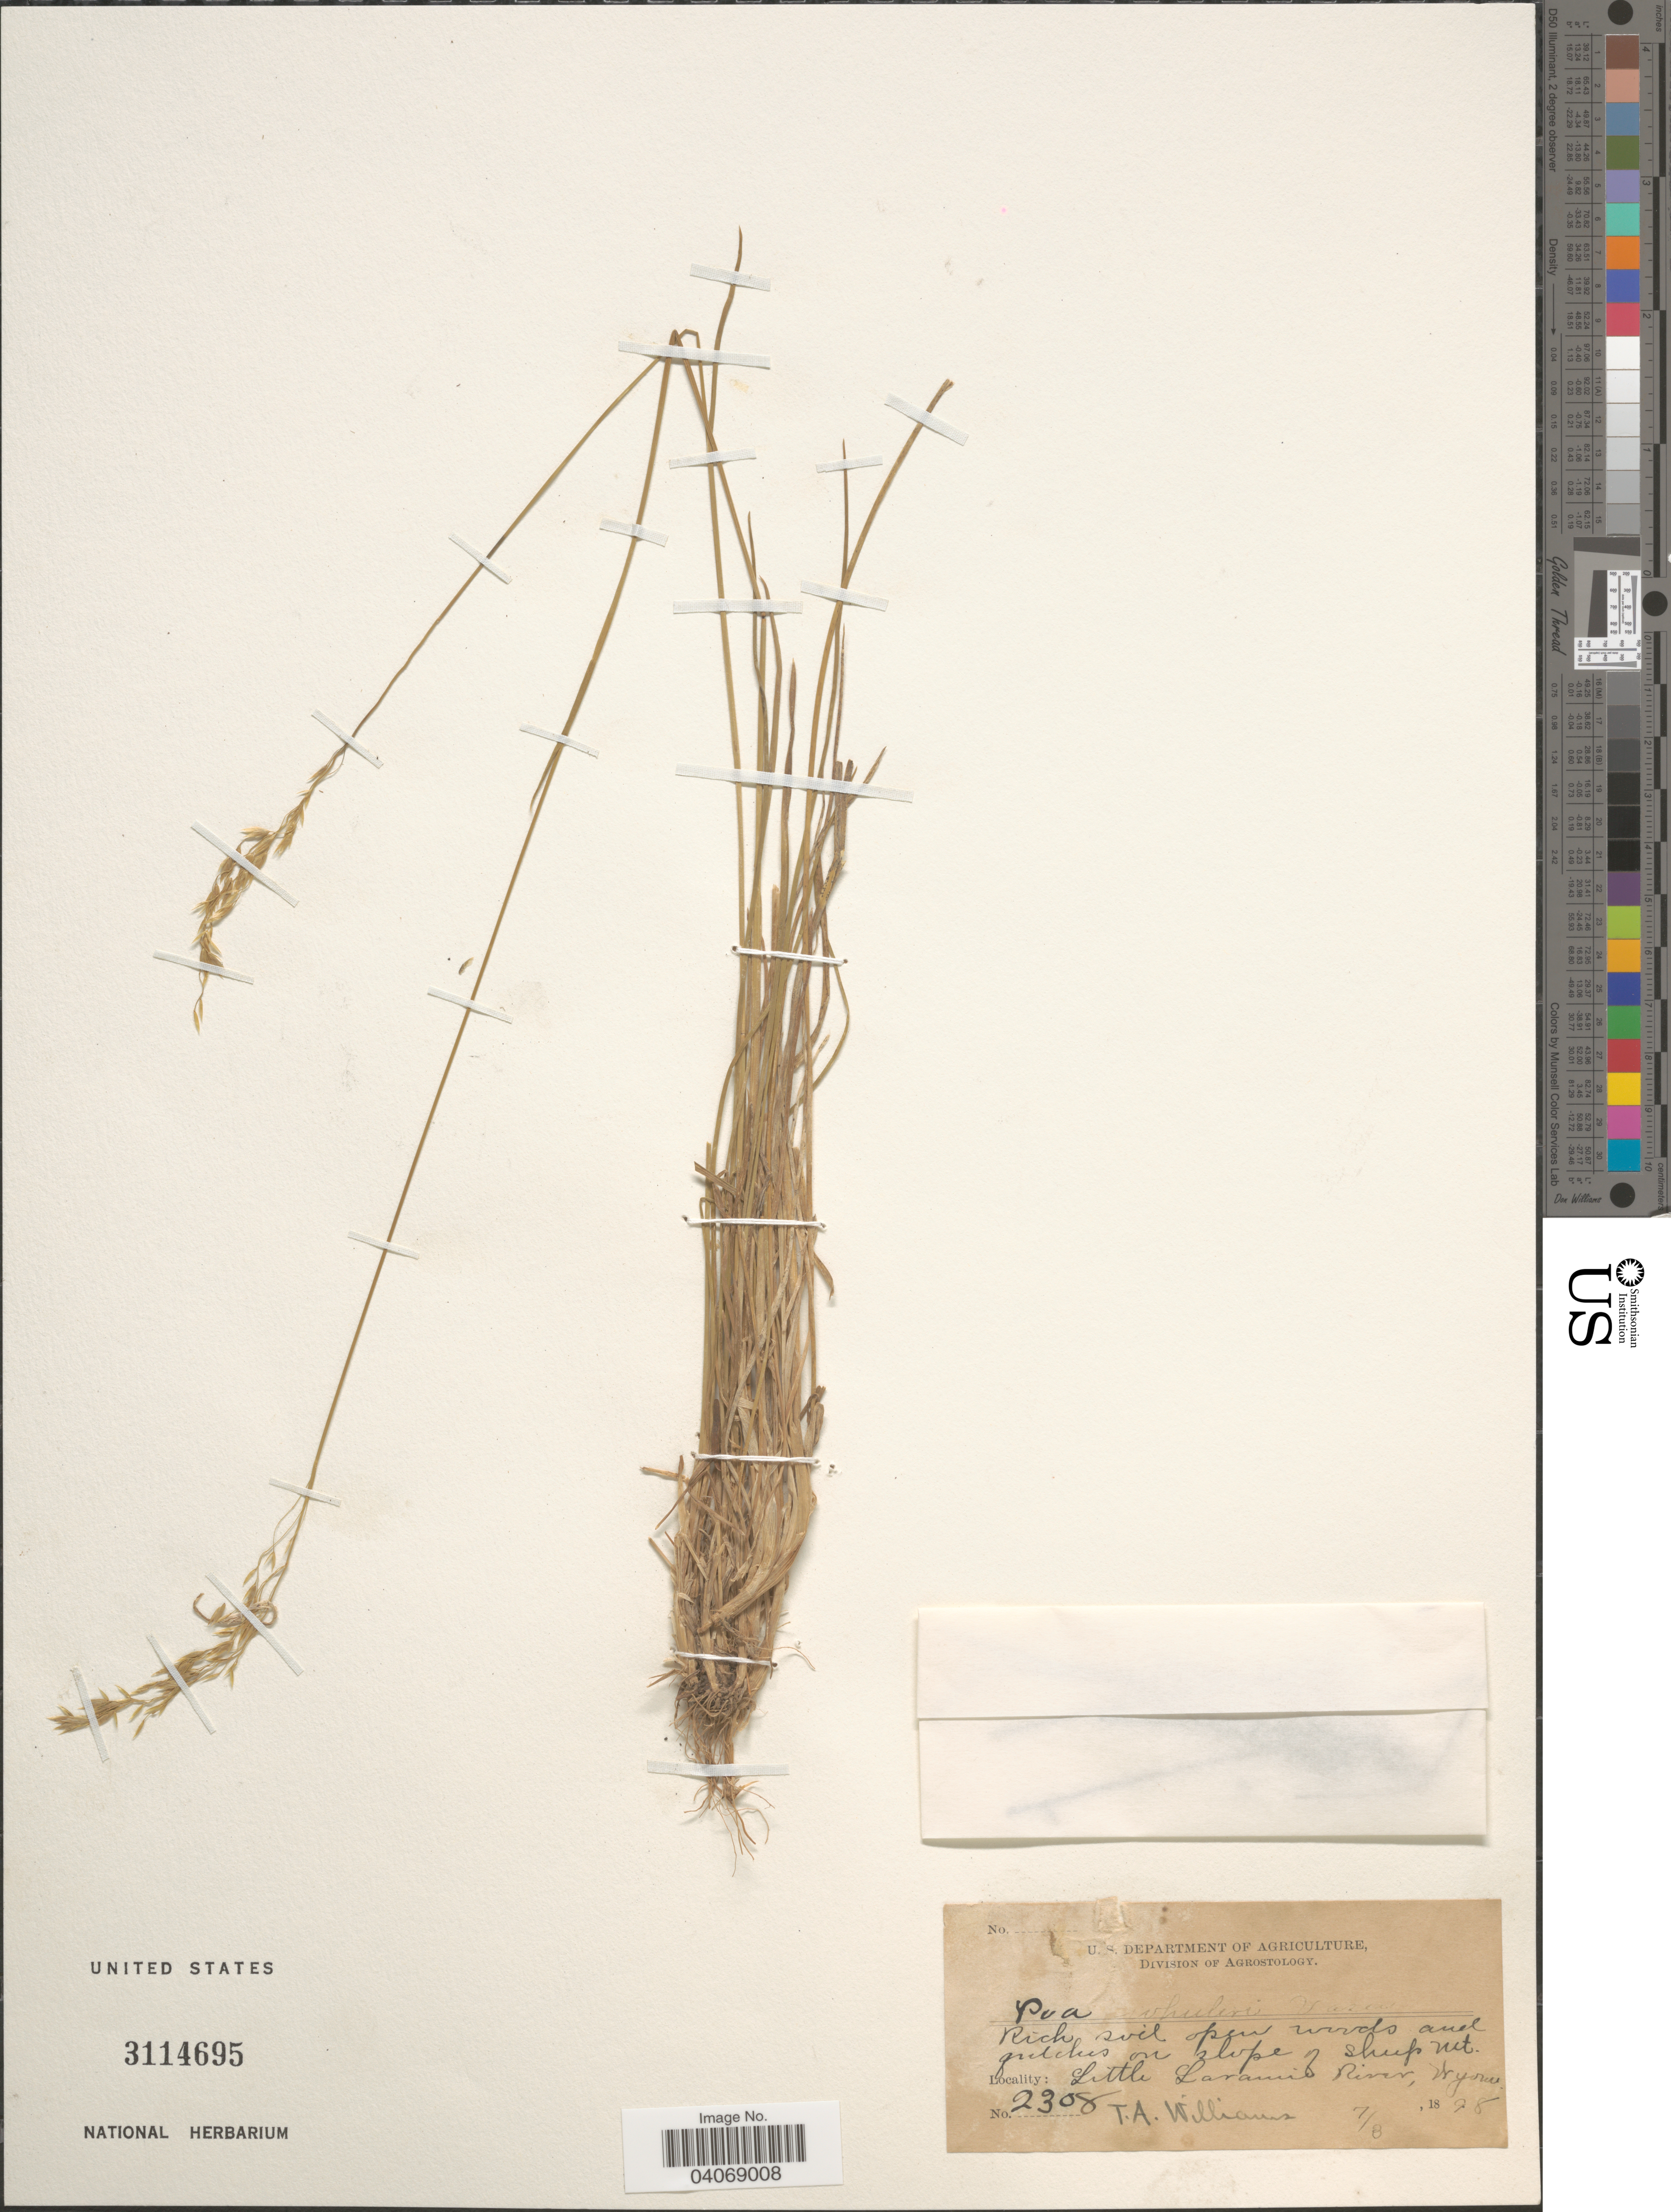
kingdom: Plantae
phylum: Tracheophyta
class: Liliopsida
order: Poales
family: Poaceae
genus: Poa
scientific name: Poa wheeleri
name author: Vasey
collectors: T. Williams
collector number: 2308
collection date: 1898-07-08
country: United States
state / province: Wyoming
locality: Rich soil open woods and gulches on slope of Sheep Mt. Little Laramie River.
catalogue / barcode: US 3114695